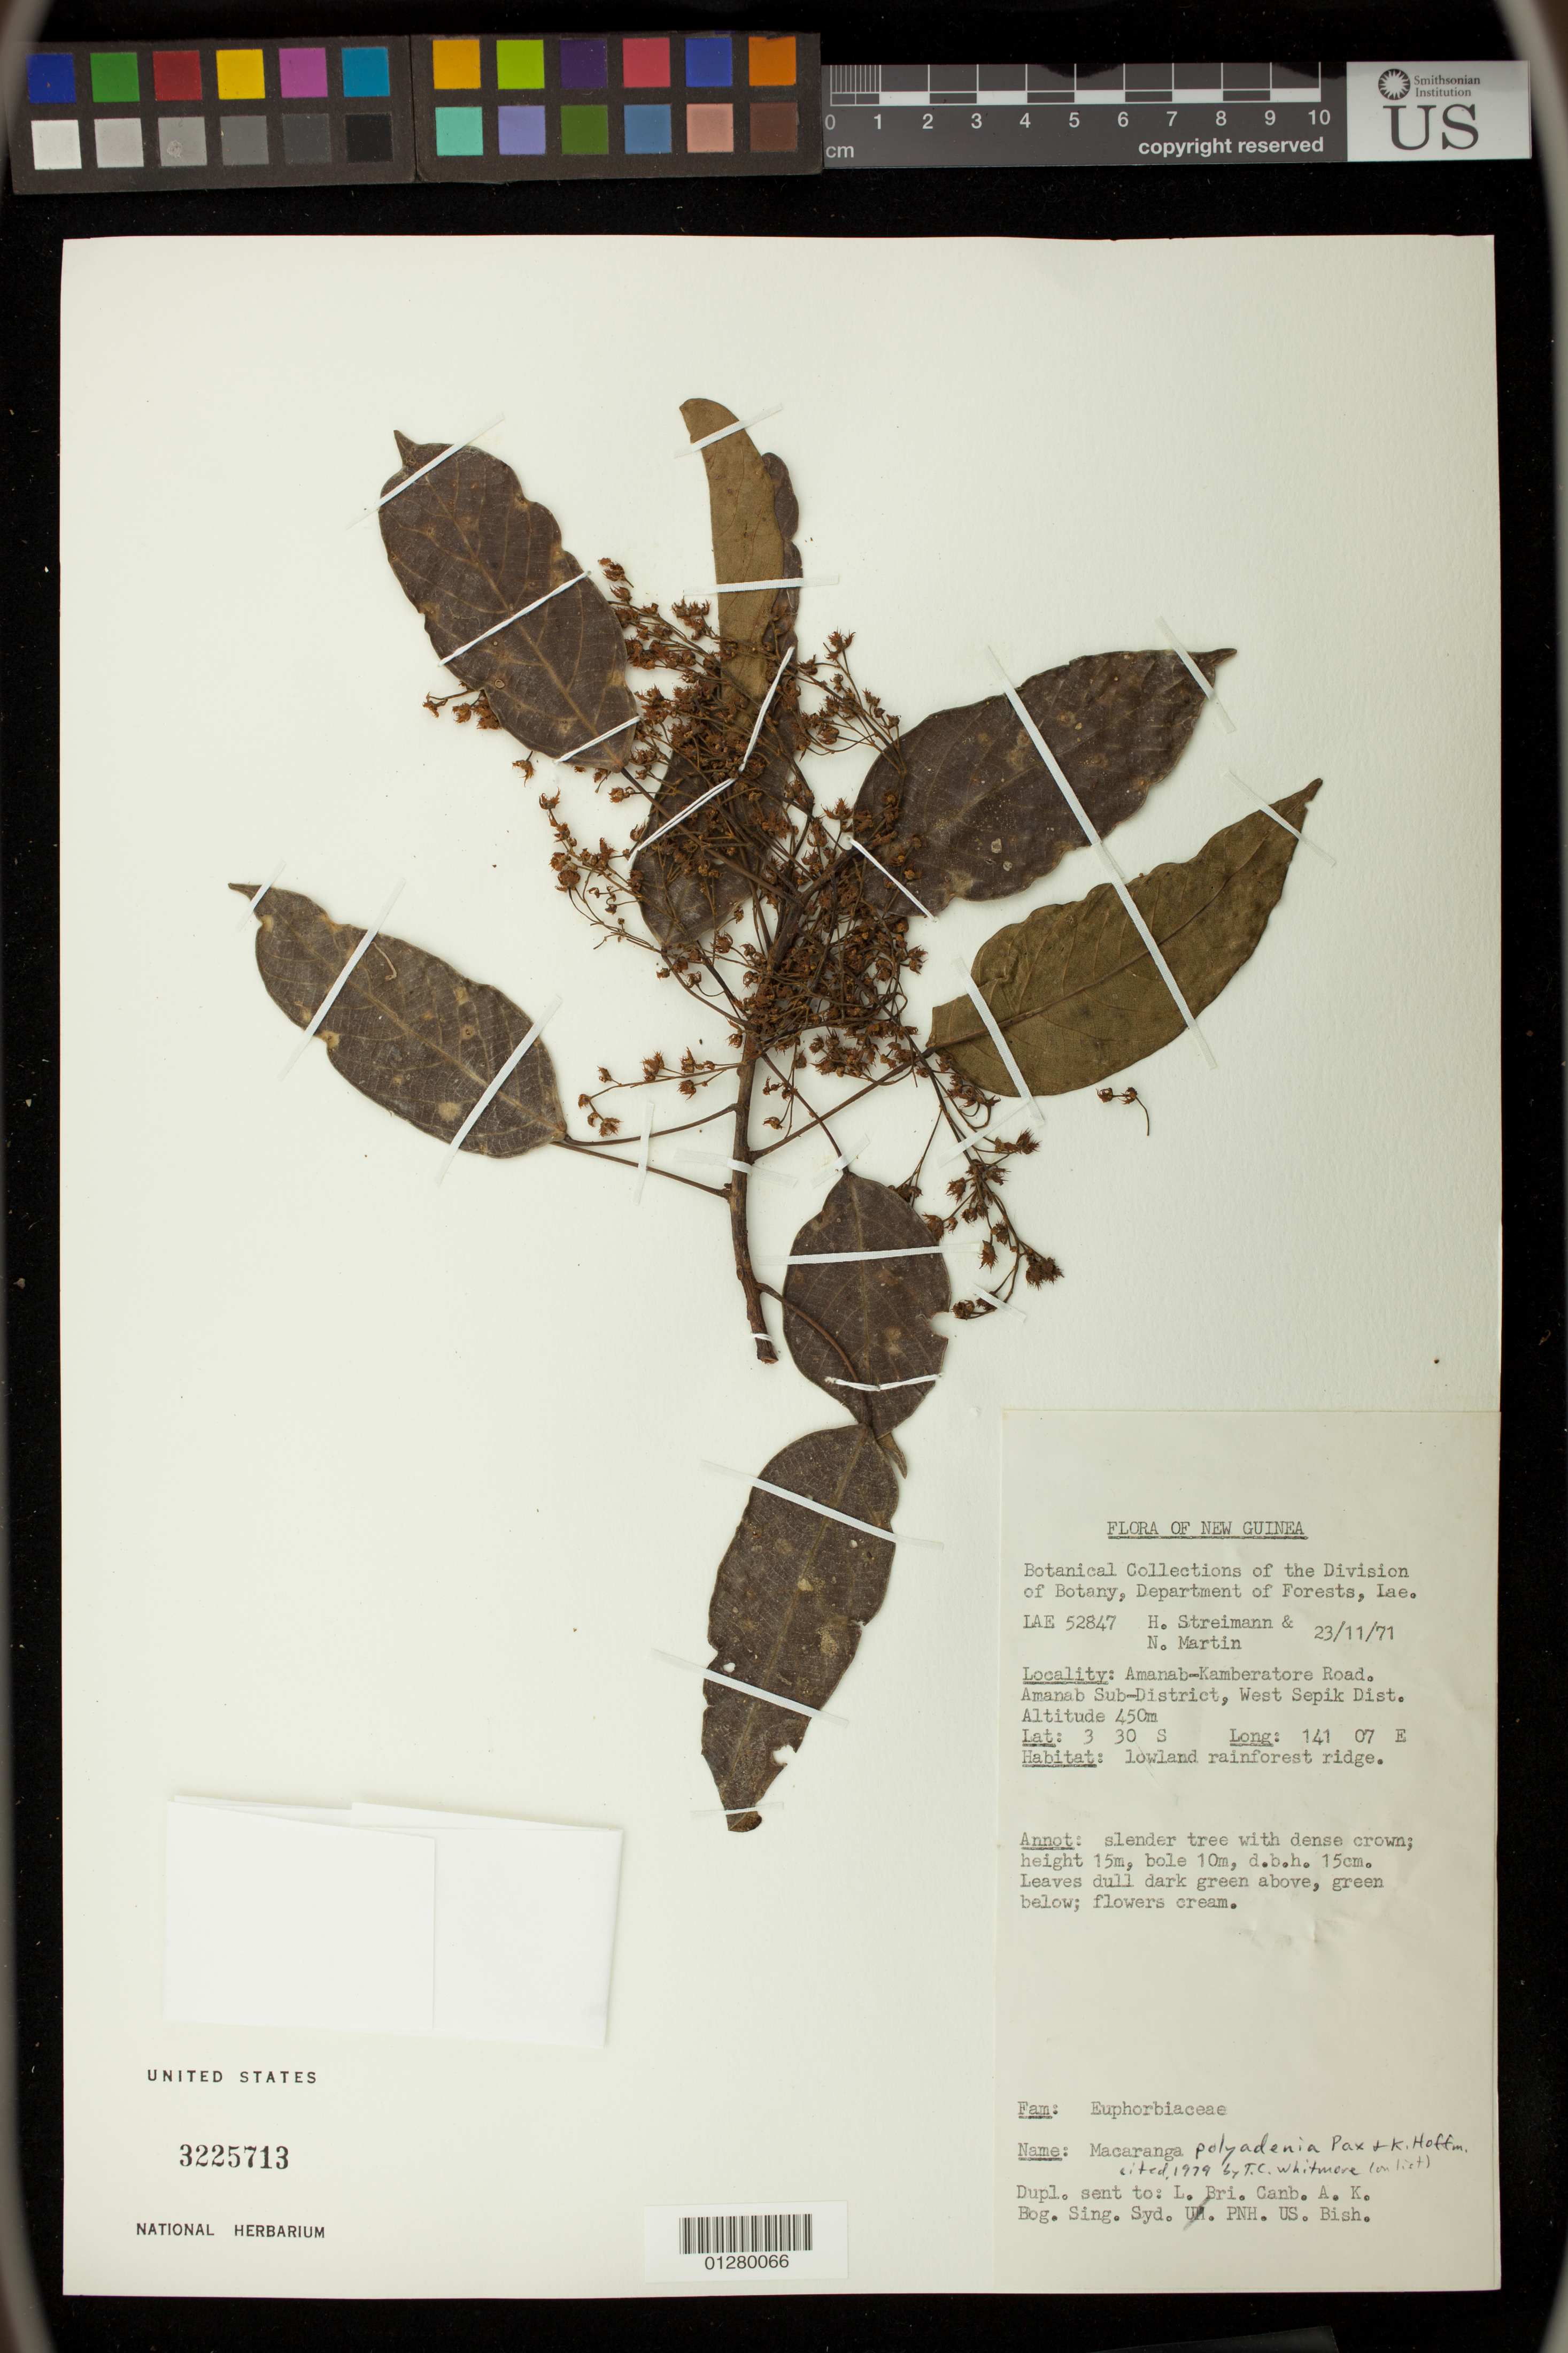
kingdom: Plantae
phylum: Tracheophyta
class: Magnoliopsida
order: Malpighiales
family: Euphorbiaceae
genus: Macaranga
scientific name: Macaranga polyadenia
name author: Pax & K. Hoffm.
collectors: H. Streimann & N. Martin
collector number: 52847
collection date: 1971-11-23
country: Papua New Guinea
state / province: Sandaun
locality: Amanab-Kamberatore Road.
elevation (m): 450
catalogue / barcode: US 3225713